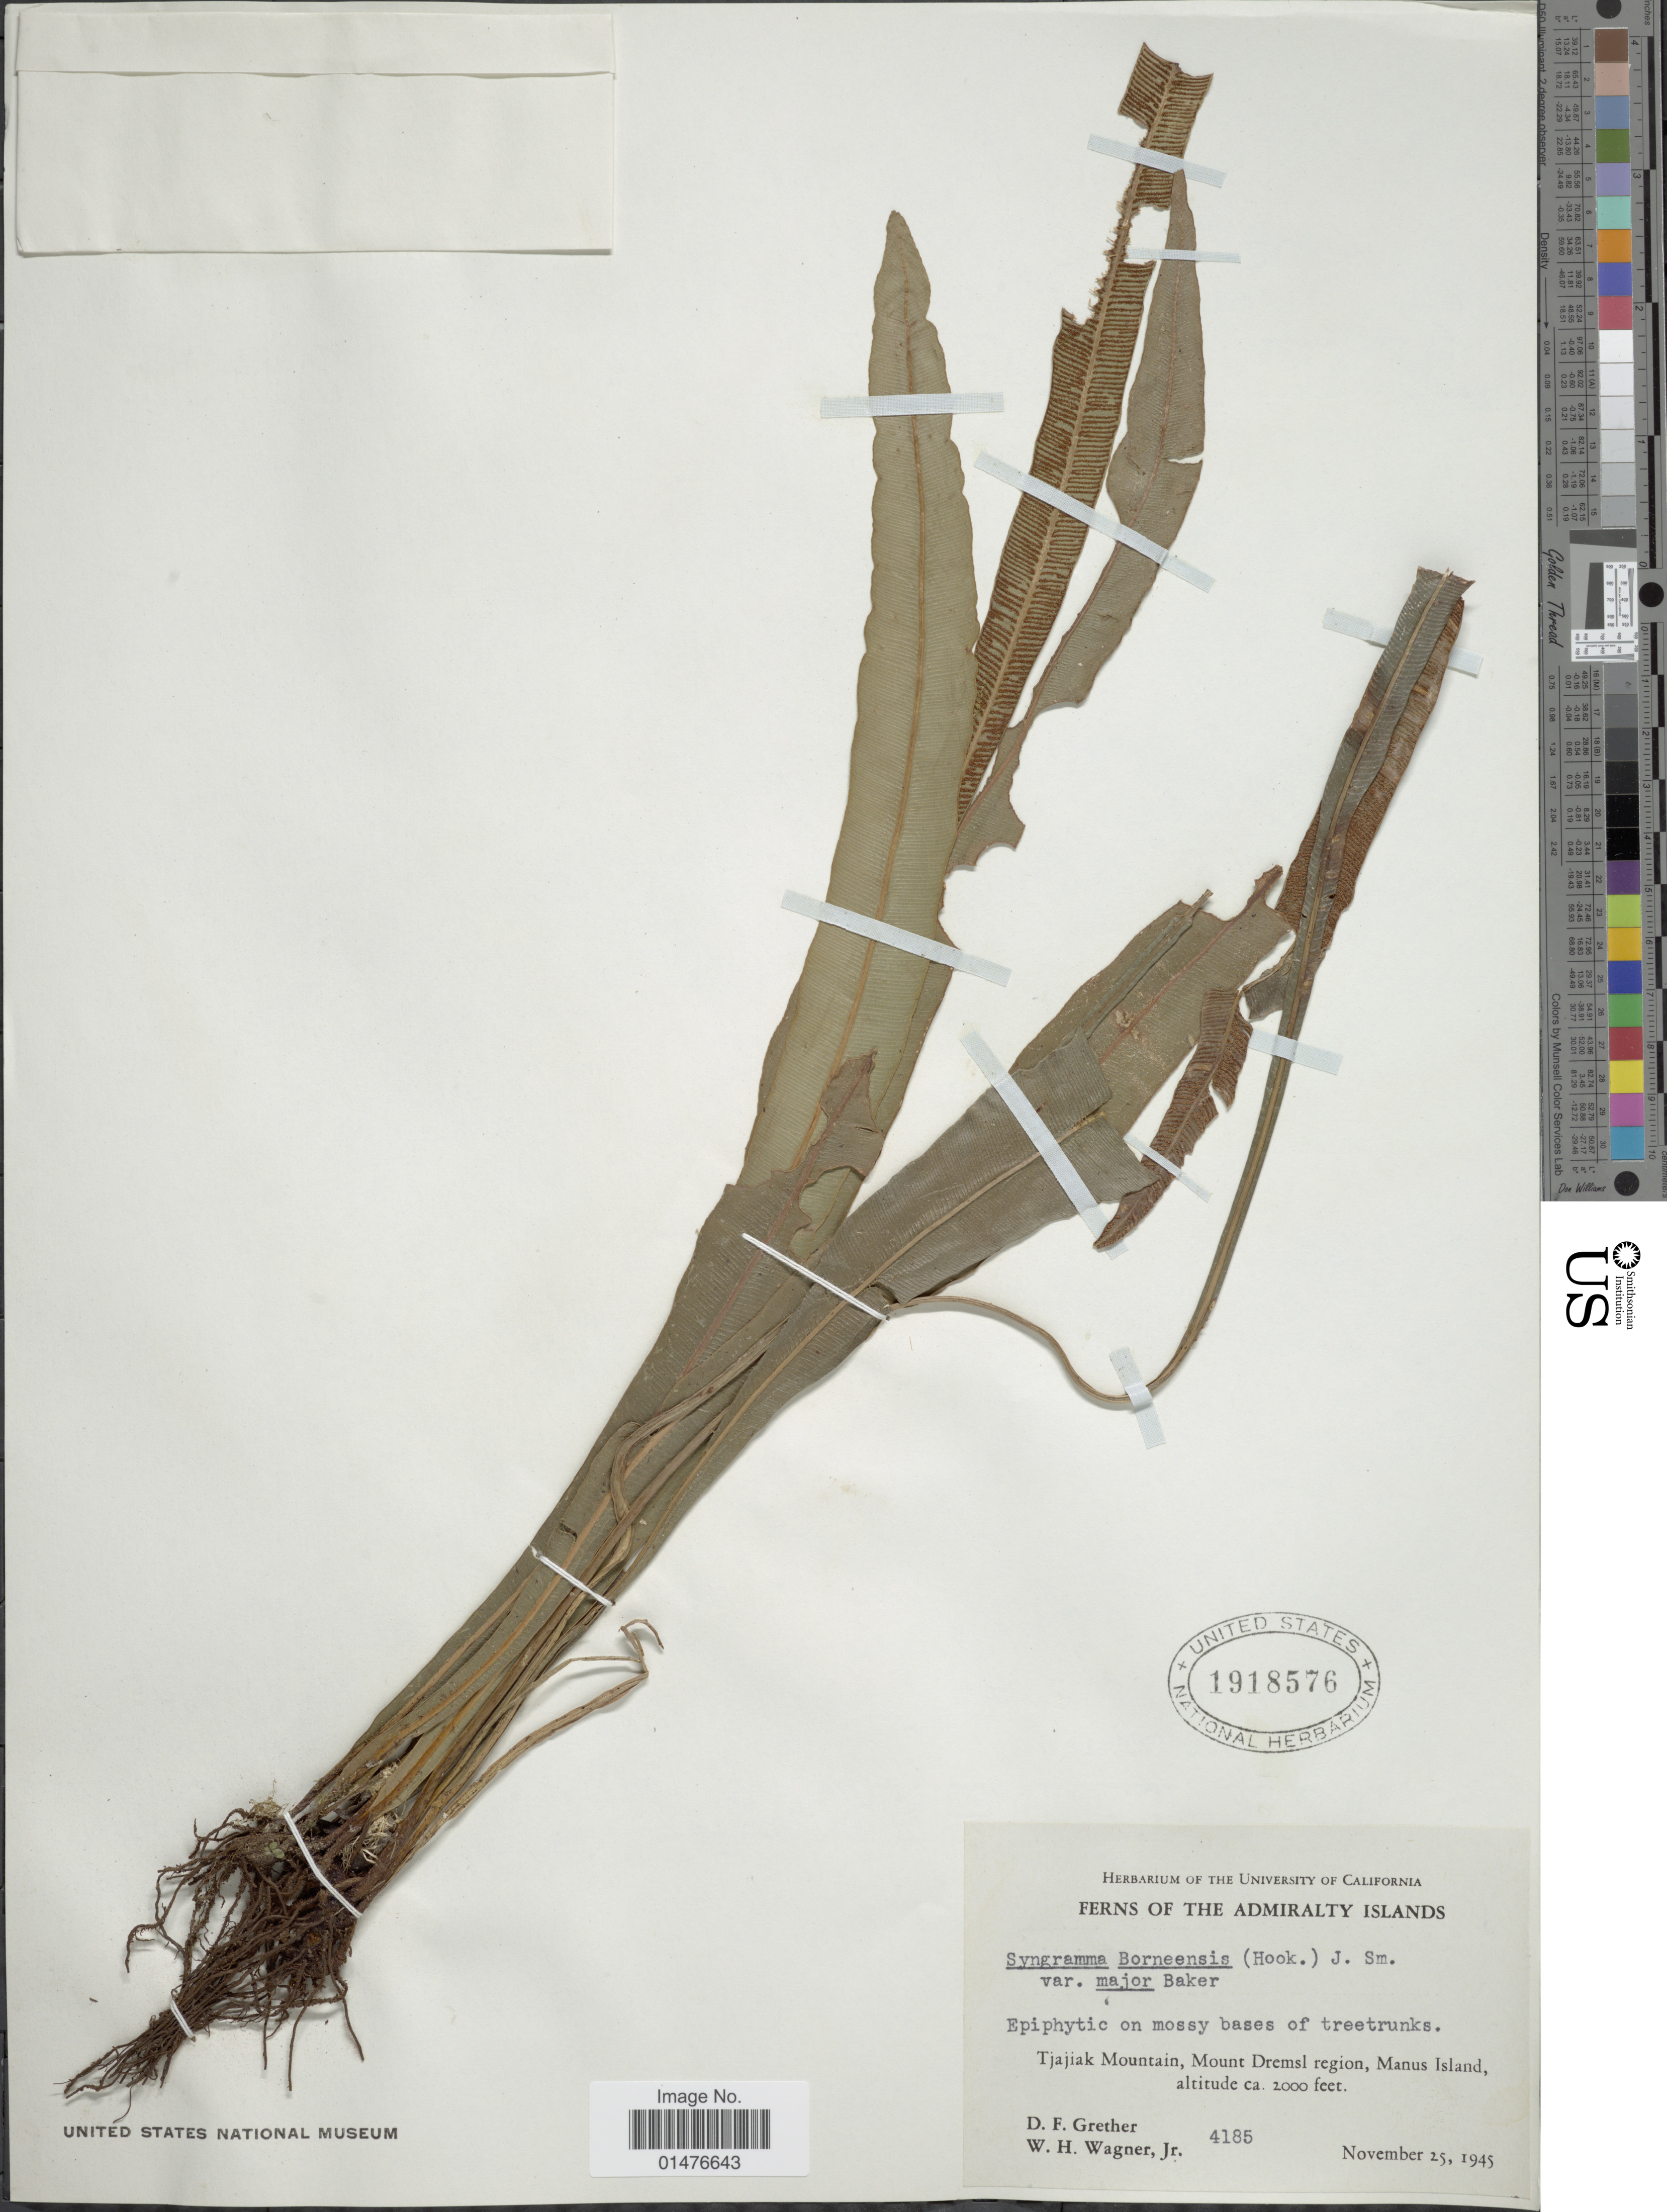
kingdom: Plantae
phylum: Tracheophyta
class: Polypodiopsida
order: Polypodiales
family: Pteridaceae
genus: Syngramma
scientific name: Syngramma borneensis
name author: (Hook.) J. Sm.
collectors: D. F. Grether & W. H. Wagner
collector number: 4185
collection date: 1945-11-25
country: Papua New Guinea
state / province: Manus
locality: Tjajiak Mountain, Mount Dremsl region, Manus Island, Admiralty islands.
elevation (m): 610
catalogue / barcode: US 1918576